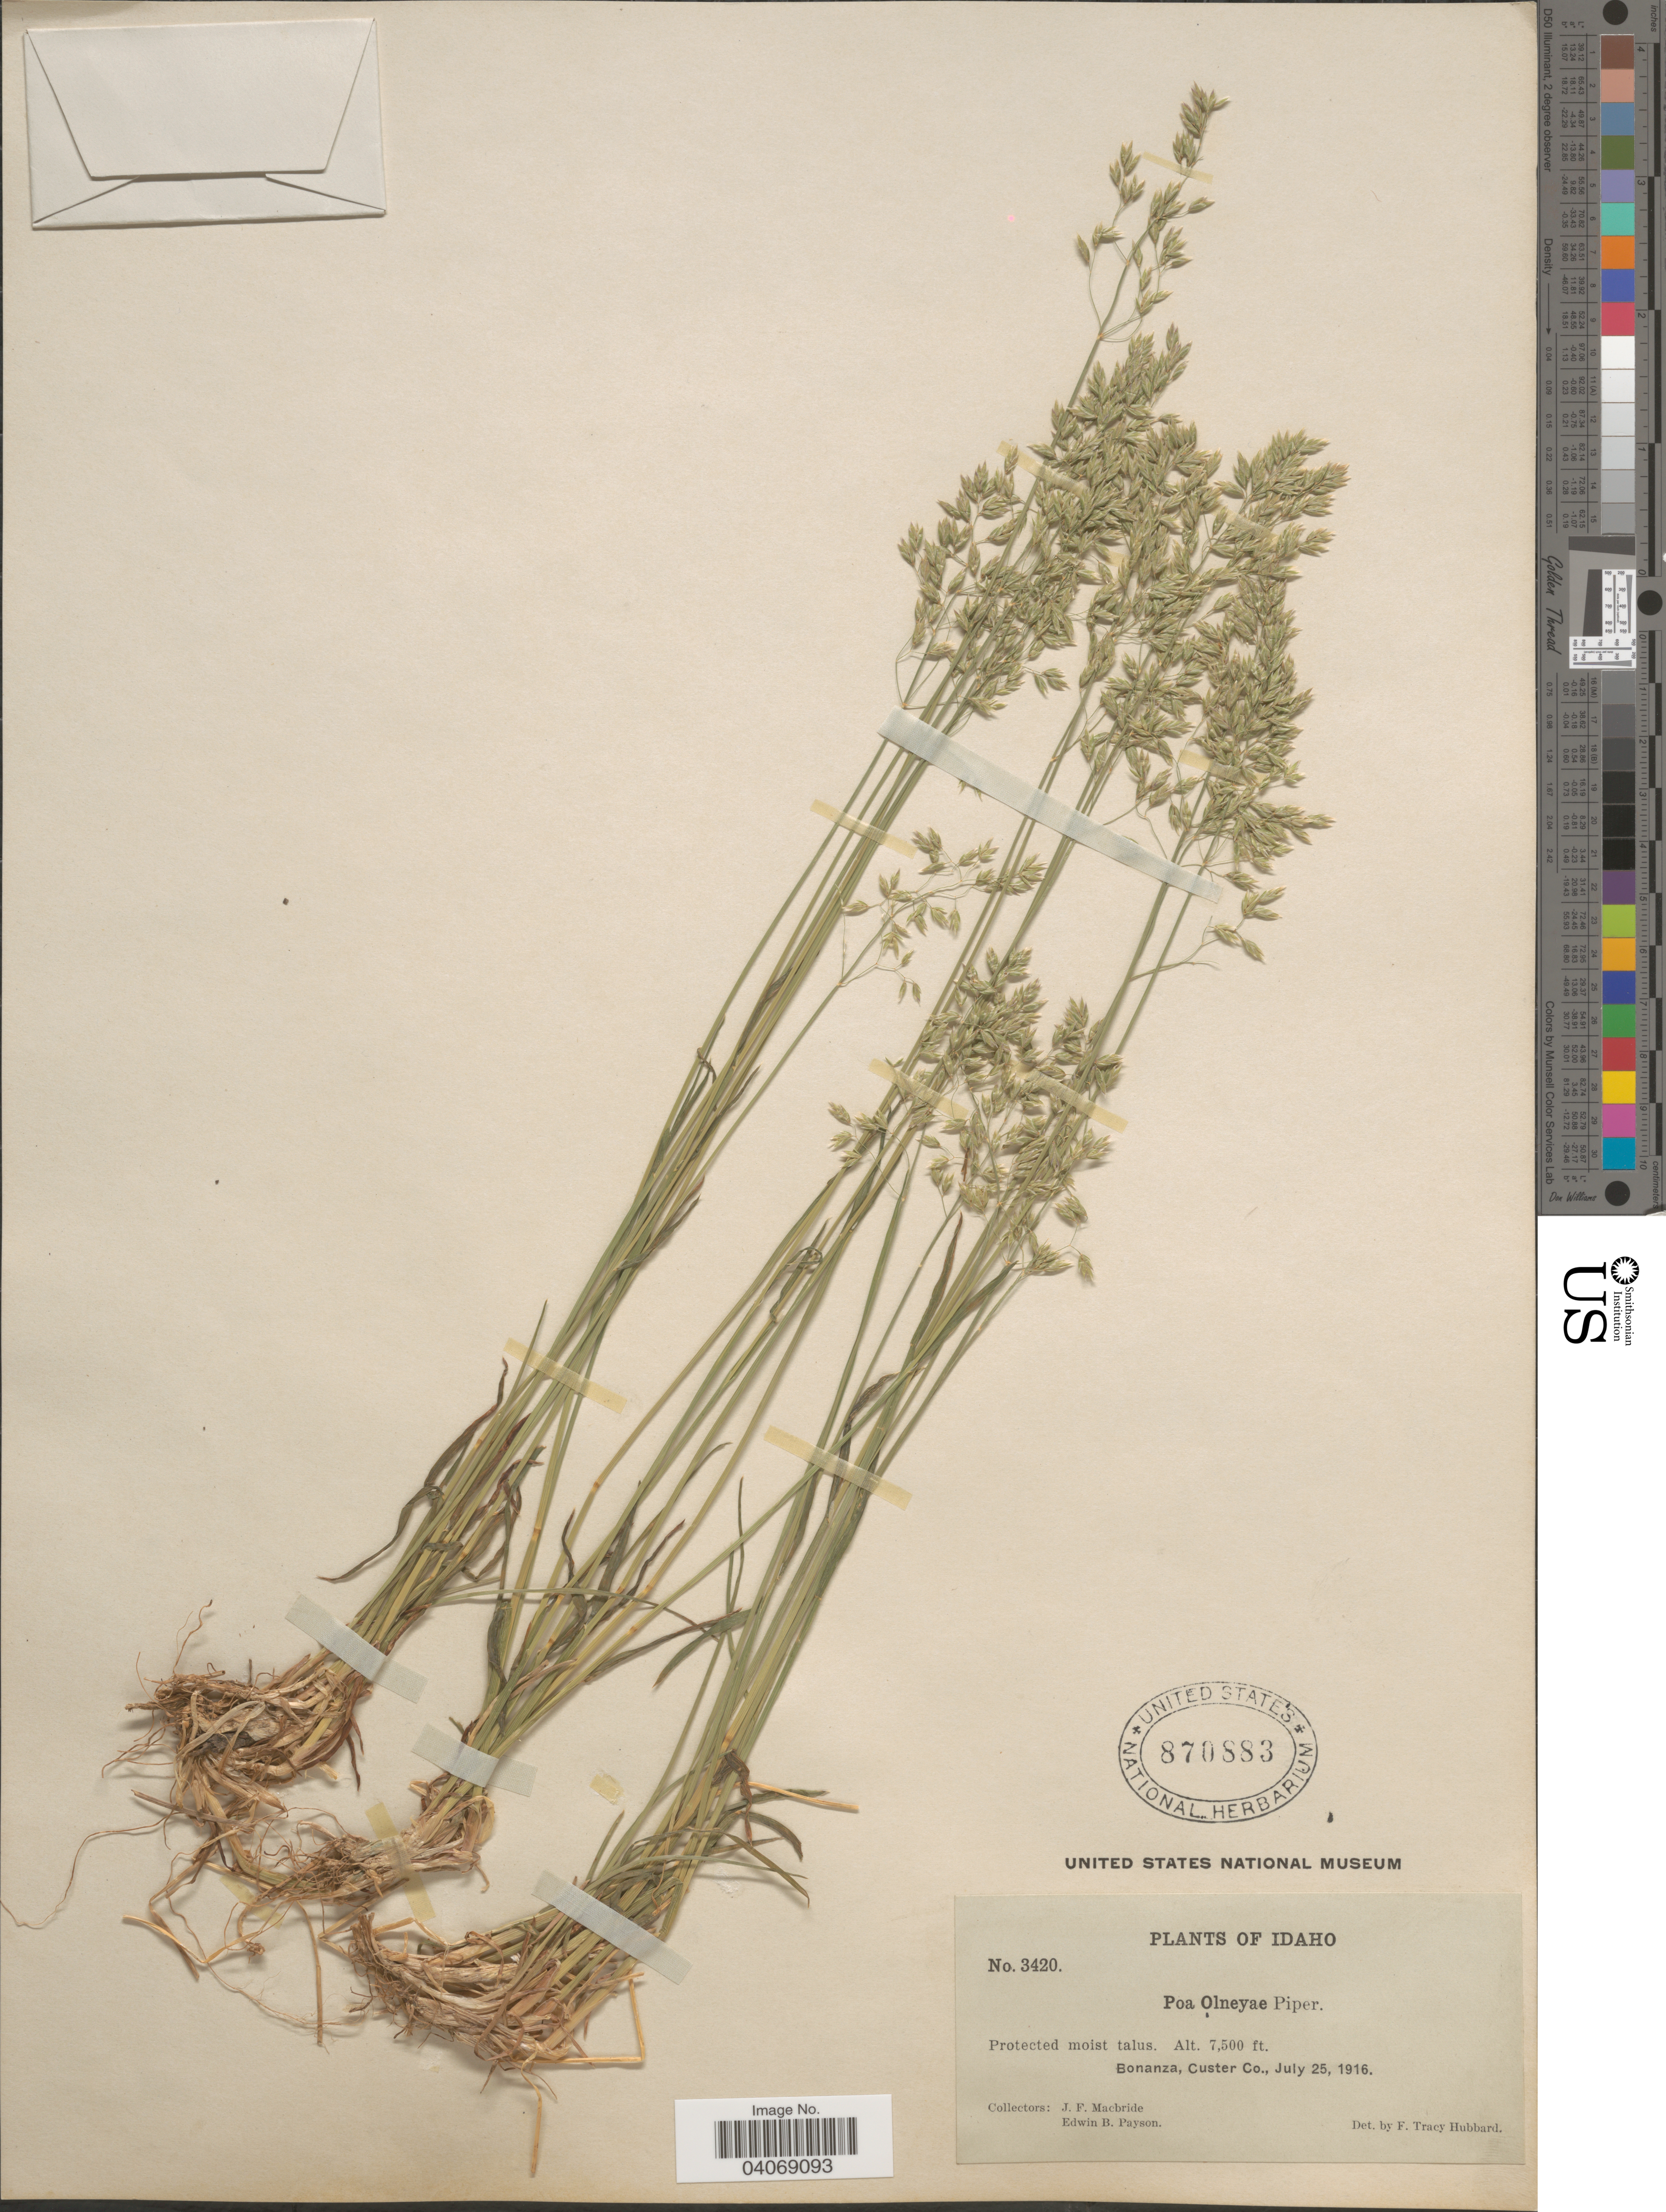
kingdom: Plantae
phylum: Tracheophyta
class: Liliopsida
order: Poales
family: Poaceae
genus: Poa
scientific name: Poa wheeleri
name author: Vasey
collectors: J. F. Macbride & E. B. Payson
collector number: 3420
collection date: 1916-07-25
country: United States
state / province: Idaho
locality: Protected moist talus. Bonanza, Custer Co.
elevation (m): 2286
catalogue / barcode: US 870883